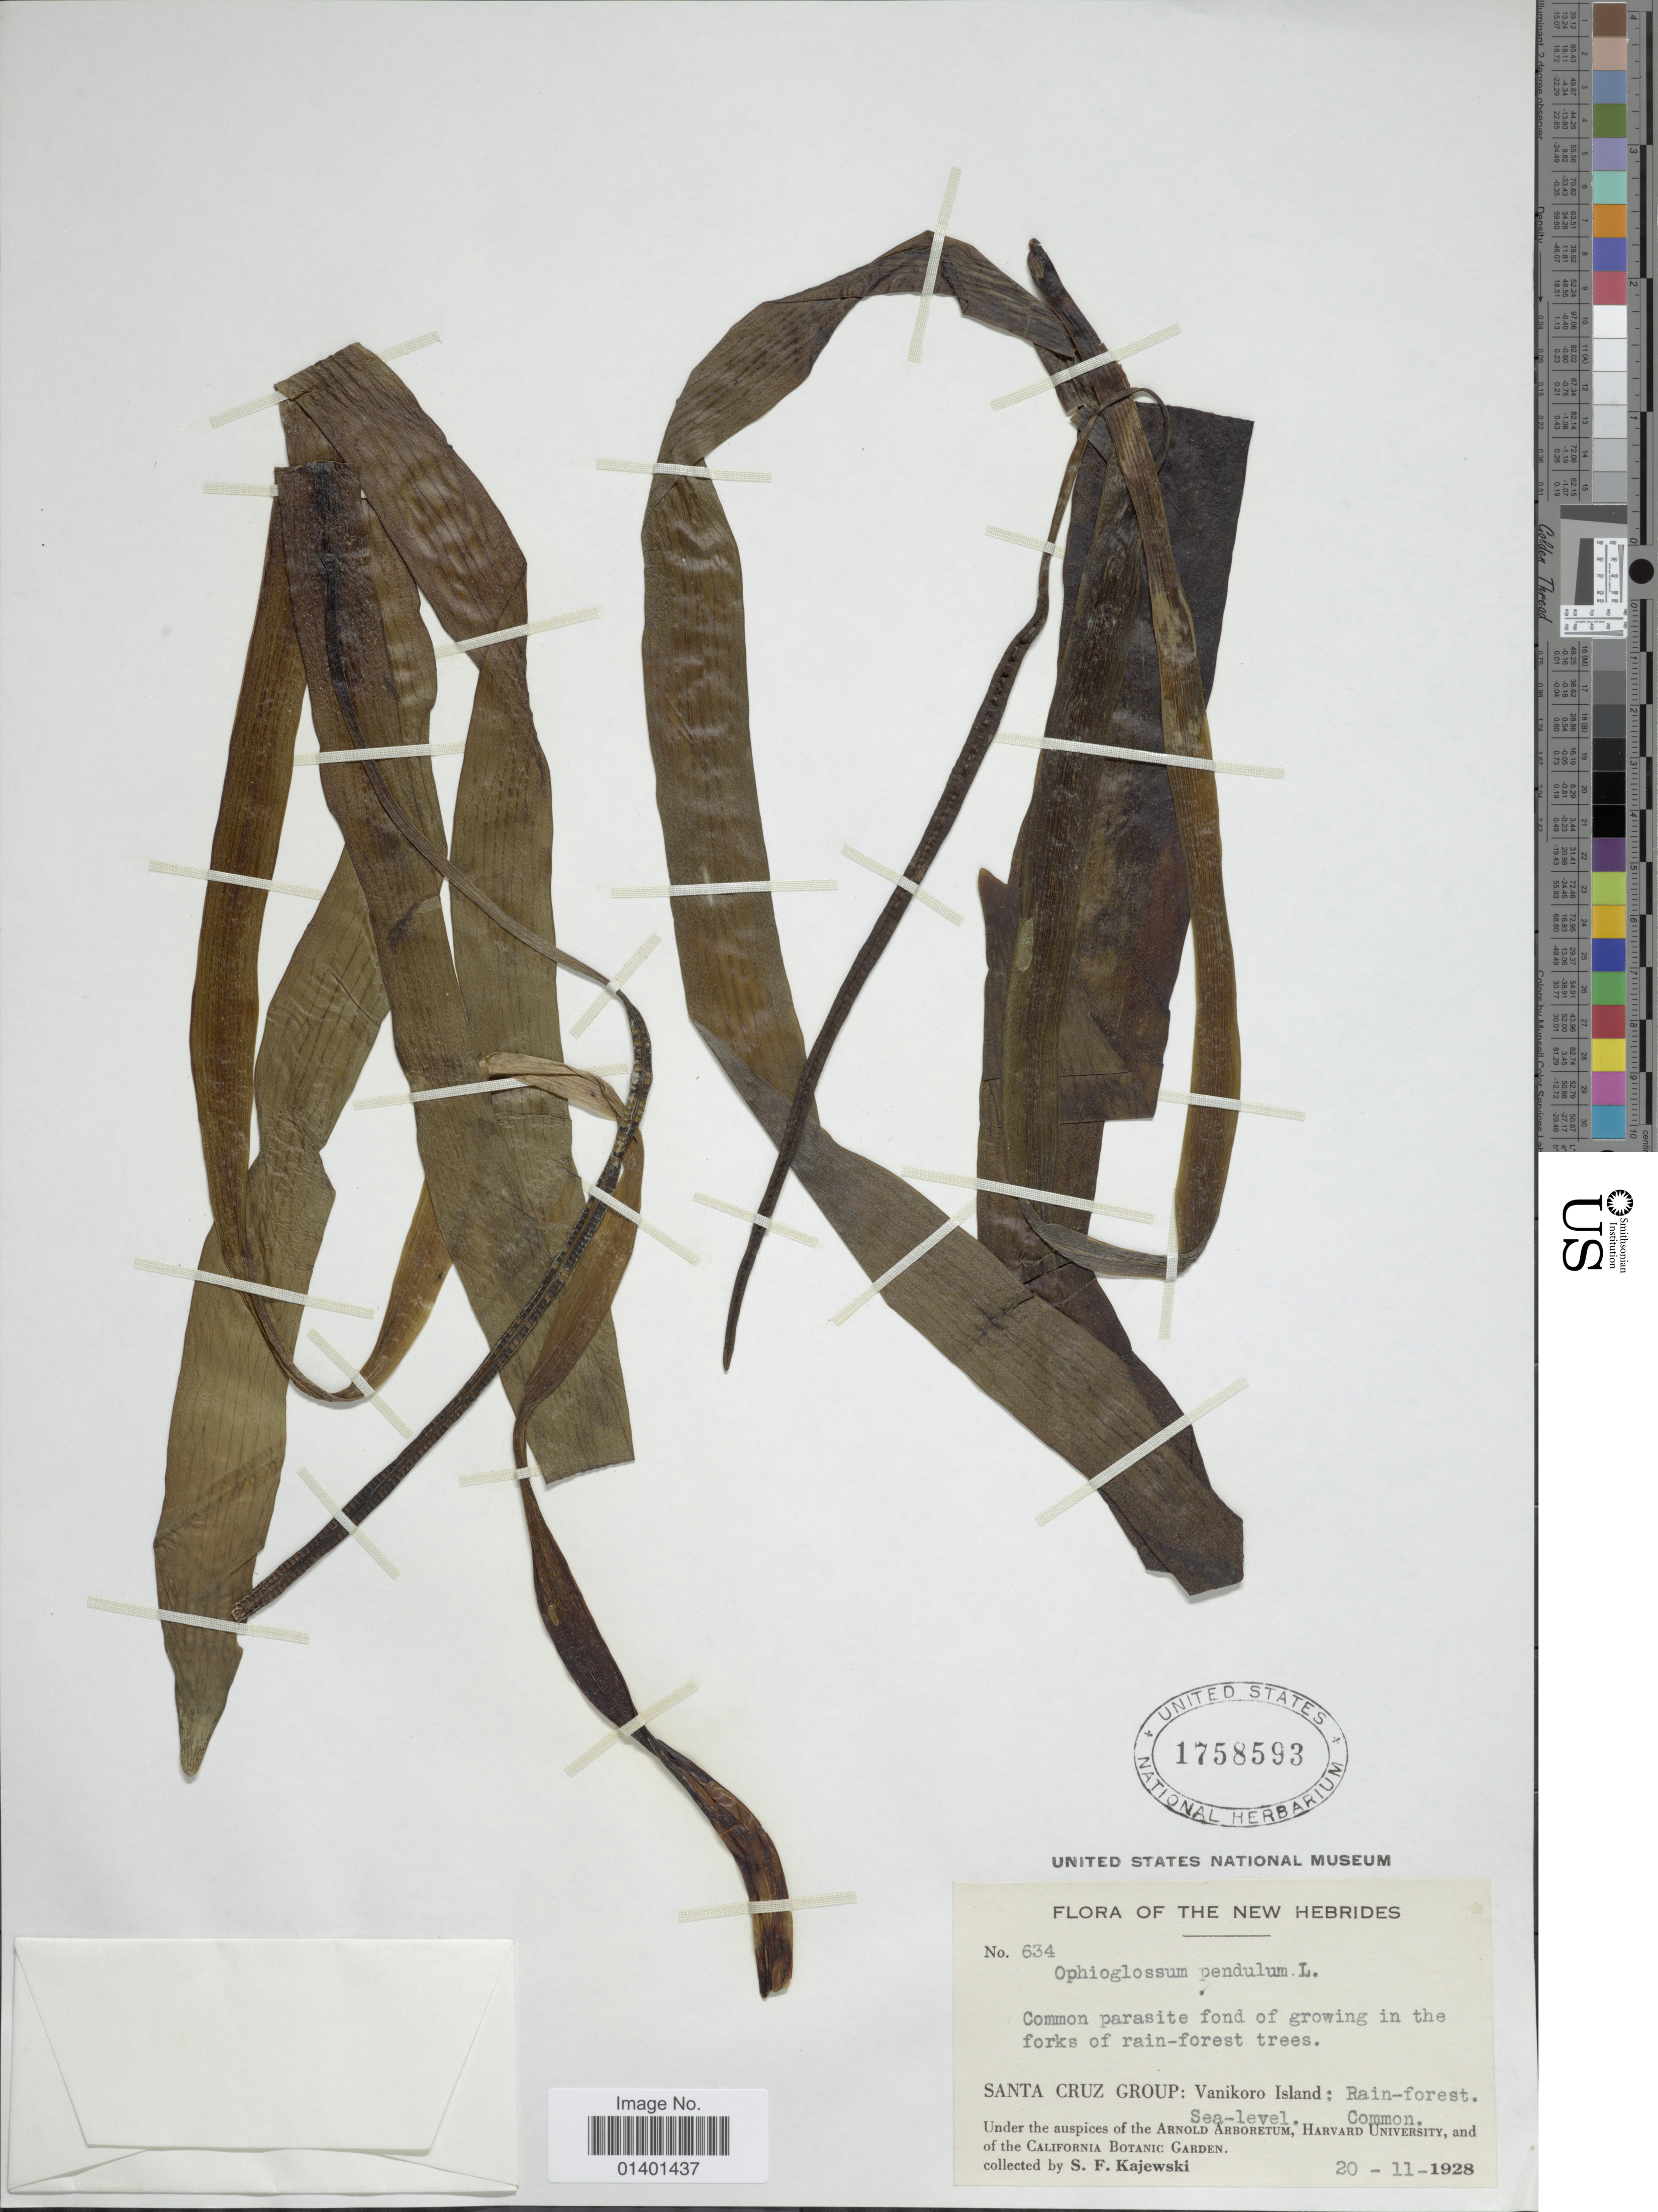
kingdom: Plantae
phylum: Tracheophyta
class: Polypodiopsida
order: Ophioglossales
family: Ophioglossaceae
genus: Ophioderma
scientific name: Ophioderma pendulum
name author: (L.) C. Presl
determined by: Wagner, W. L., (BOT), Smithsonian Institution - National Museum of Natural History (UNITED STATES)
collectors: S. Kajewski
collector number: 634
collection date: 1928-11-20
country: Vanuatu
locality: New Hebrides, Santa Cruz Group: Vanikoro island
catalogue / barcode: US 1758593